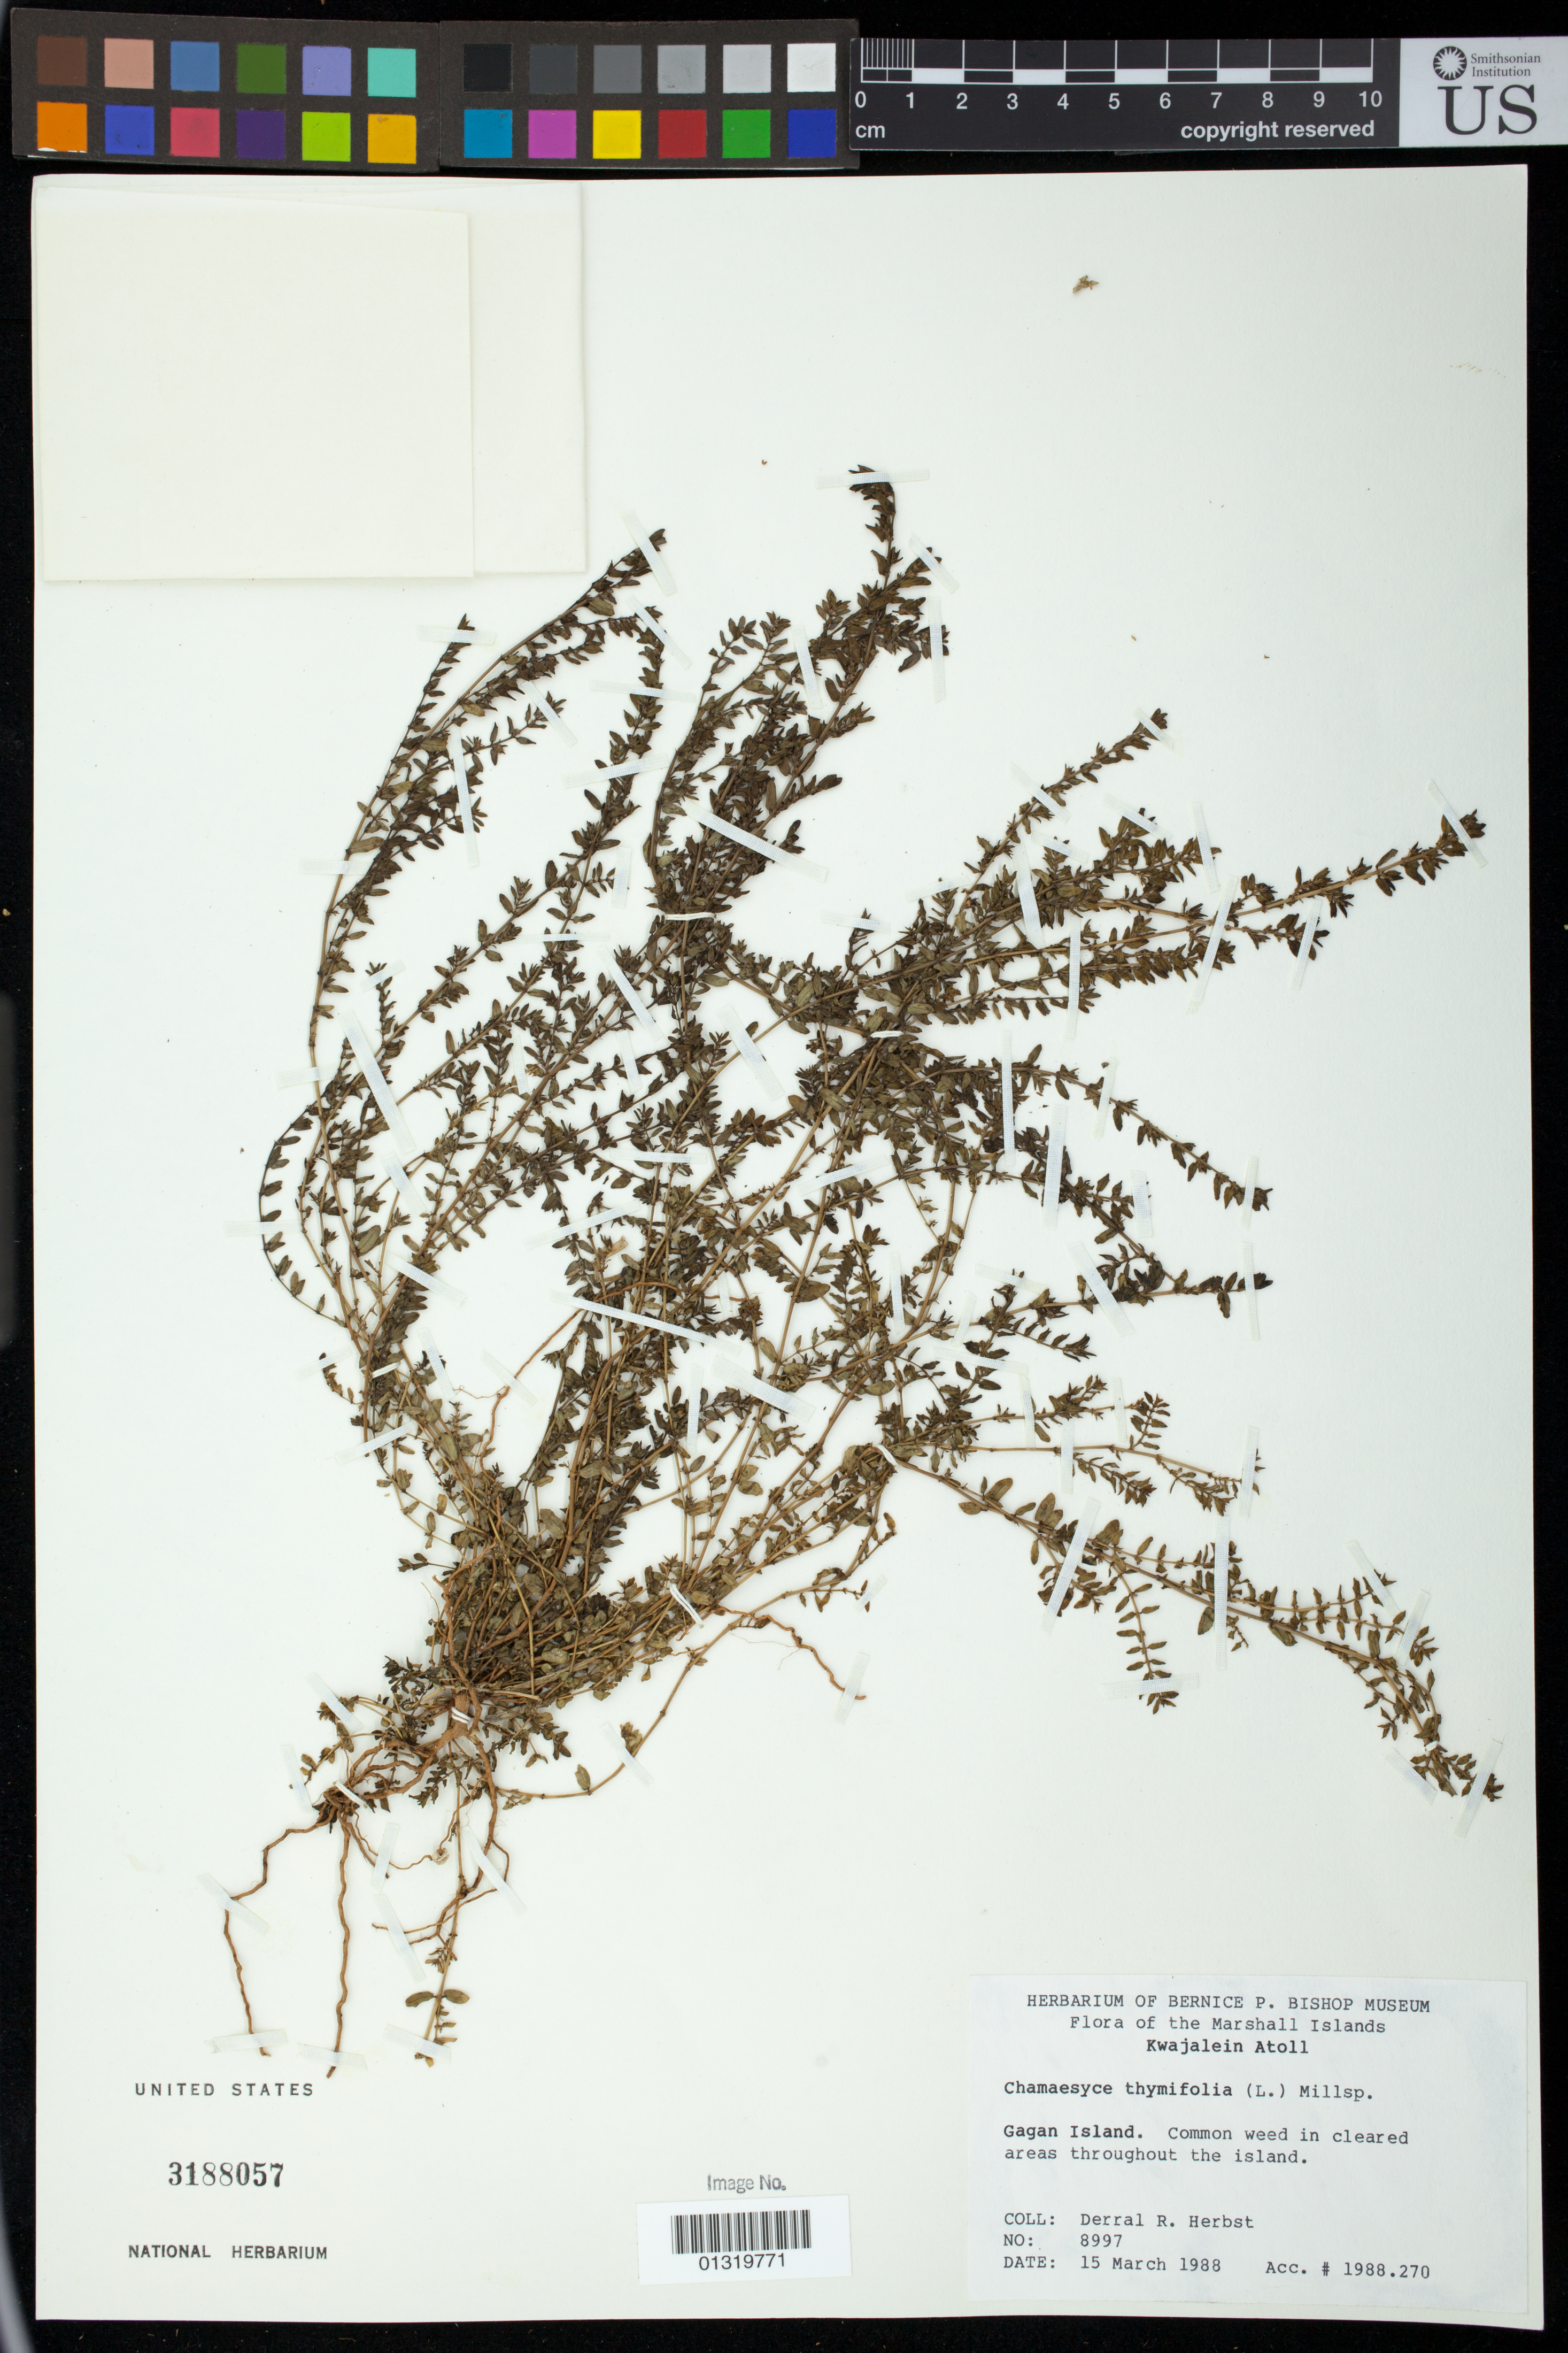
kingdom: Plantae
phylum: Tracheophyta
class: Magnoliopsida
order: Malpighiales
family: Euphorbiaceae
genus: Euphorbia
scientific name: Euphorbia thymifolia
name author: L.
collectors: D. R. Herbst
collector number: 8997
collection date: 1988-03-15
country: Marshall Islands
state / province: Kwajalein Atoll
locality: Gagan Island.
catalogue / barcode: US 3188057